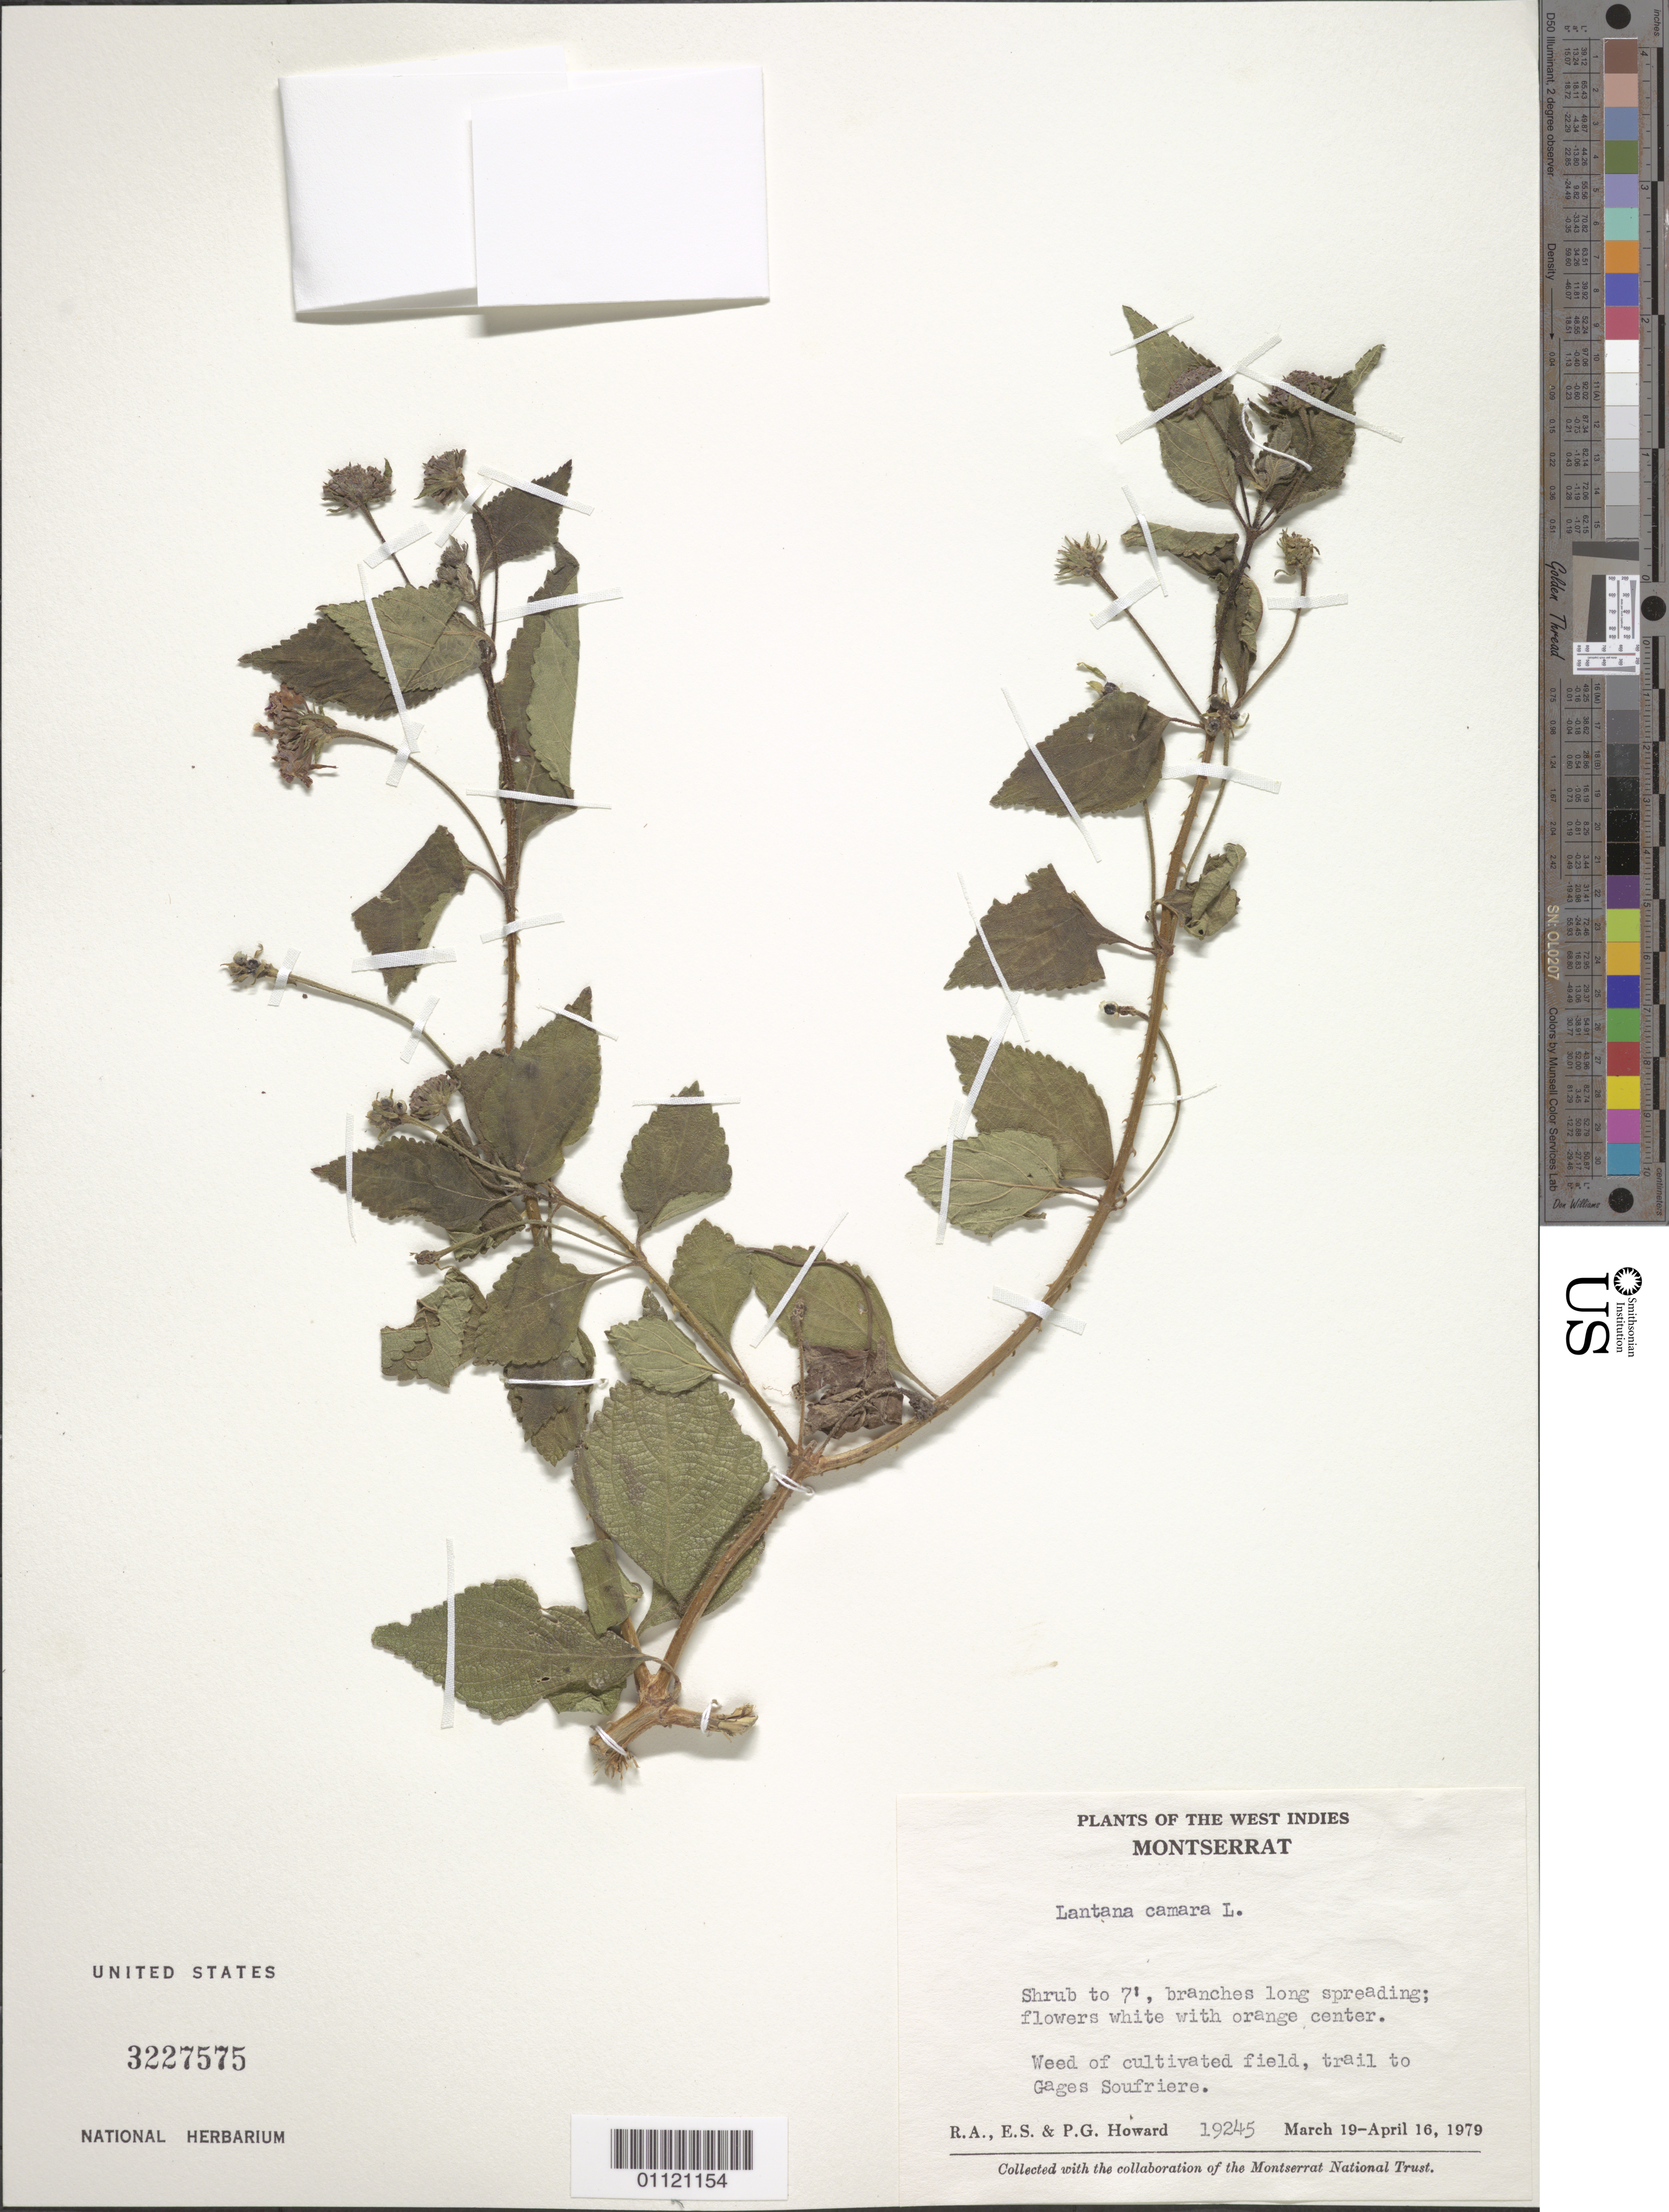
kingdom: Plantae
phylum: Tracheophyta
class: Magnoliopsida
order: Lamiales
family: Verbenaceae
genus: Lantana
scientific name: Lantana camara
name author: L.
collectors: R. A. Howard, E. S. Howard & P. Howard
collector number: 19245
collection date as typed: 19 Mar 1979 to 16 Apr 1979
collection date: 1979-03-19/1979-04-16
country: Montserrat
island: Montserrat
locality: Trail to Gages Soufriere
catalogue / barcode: US 3227575